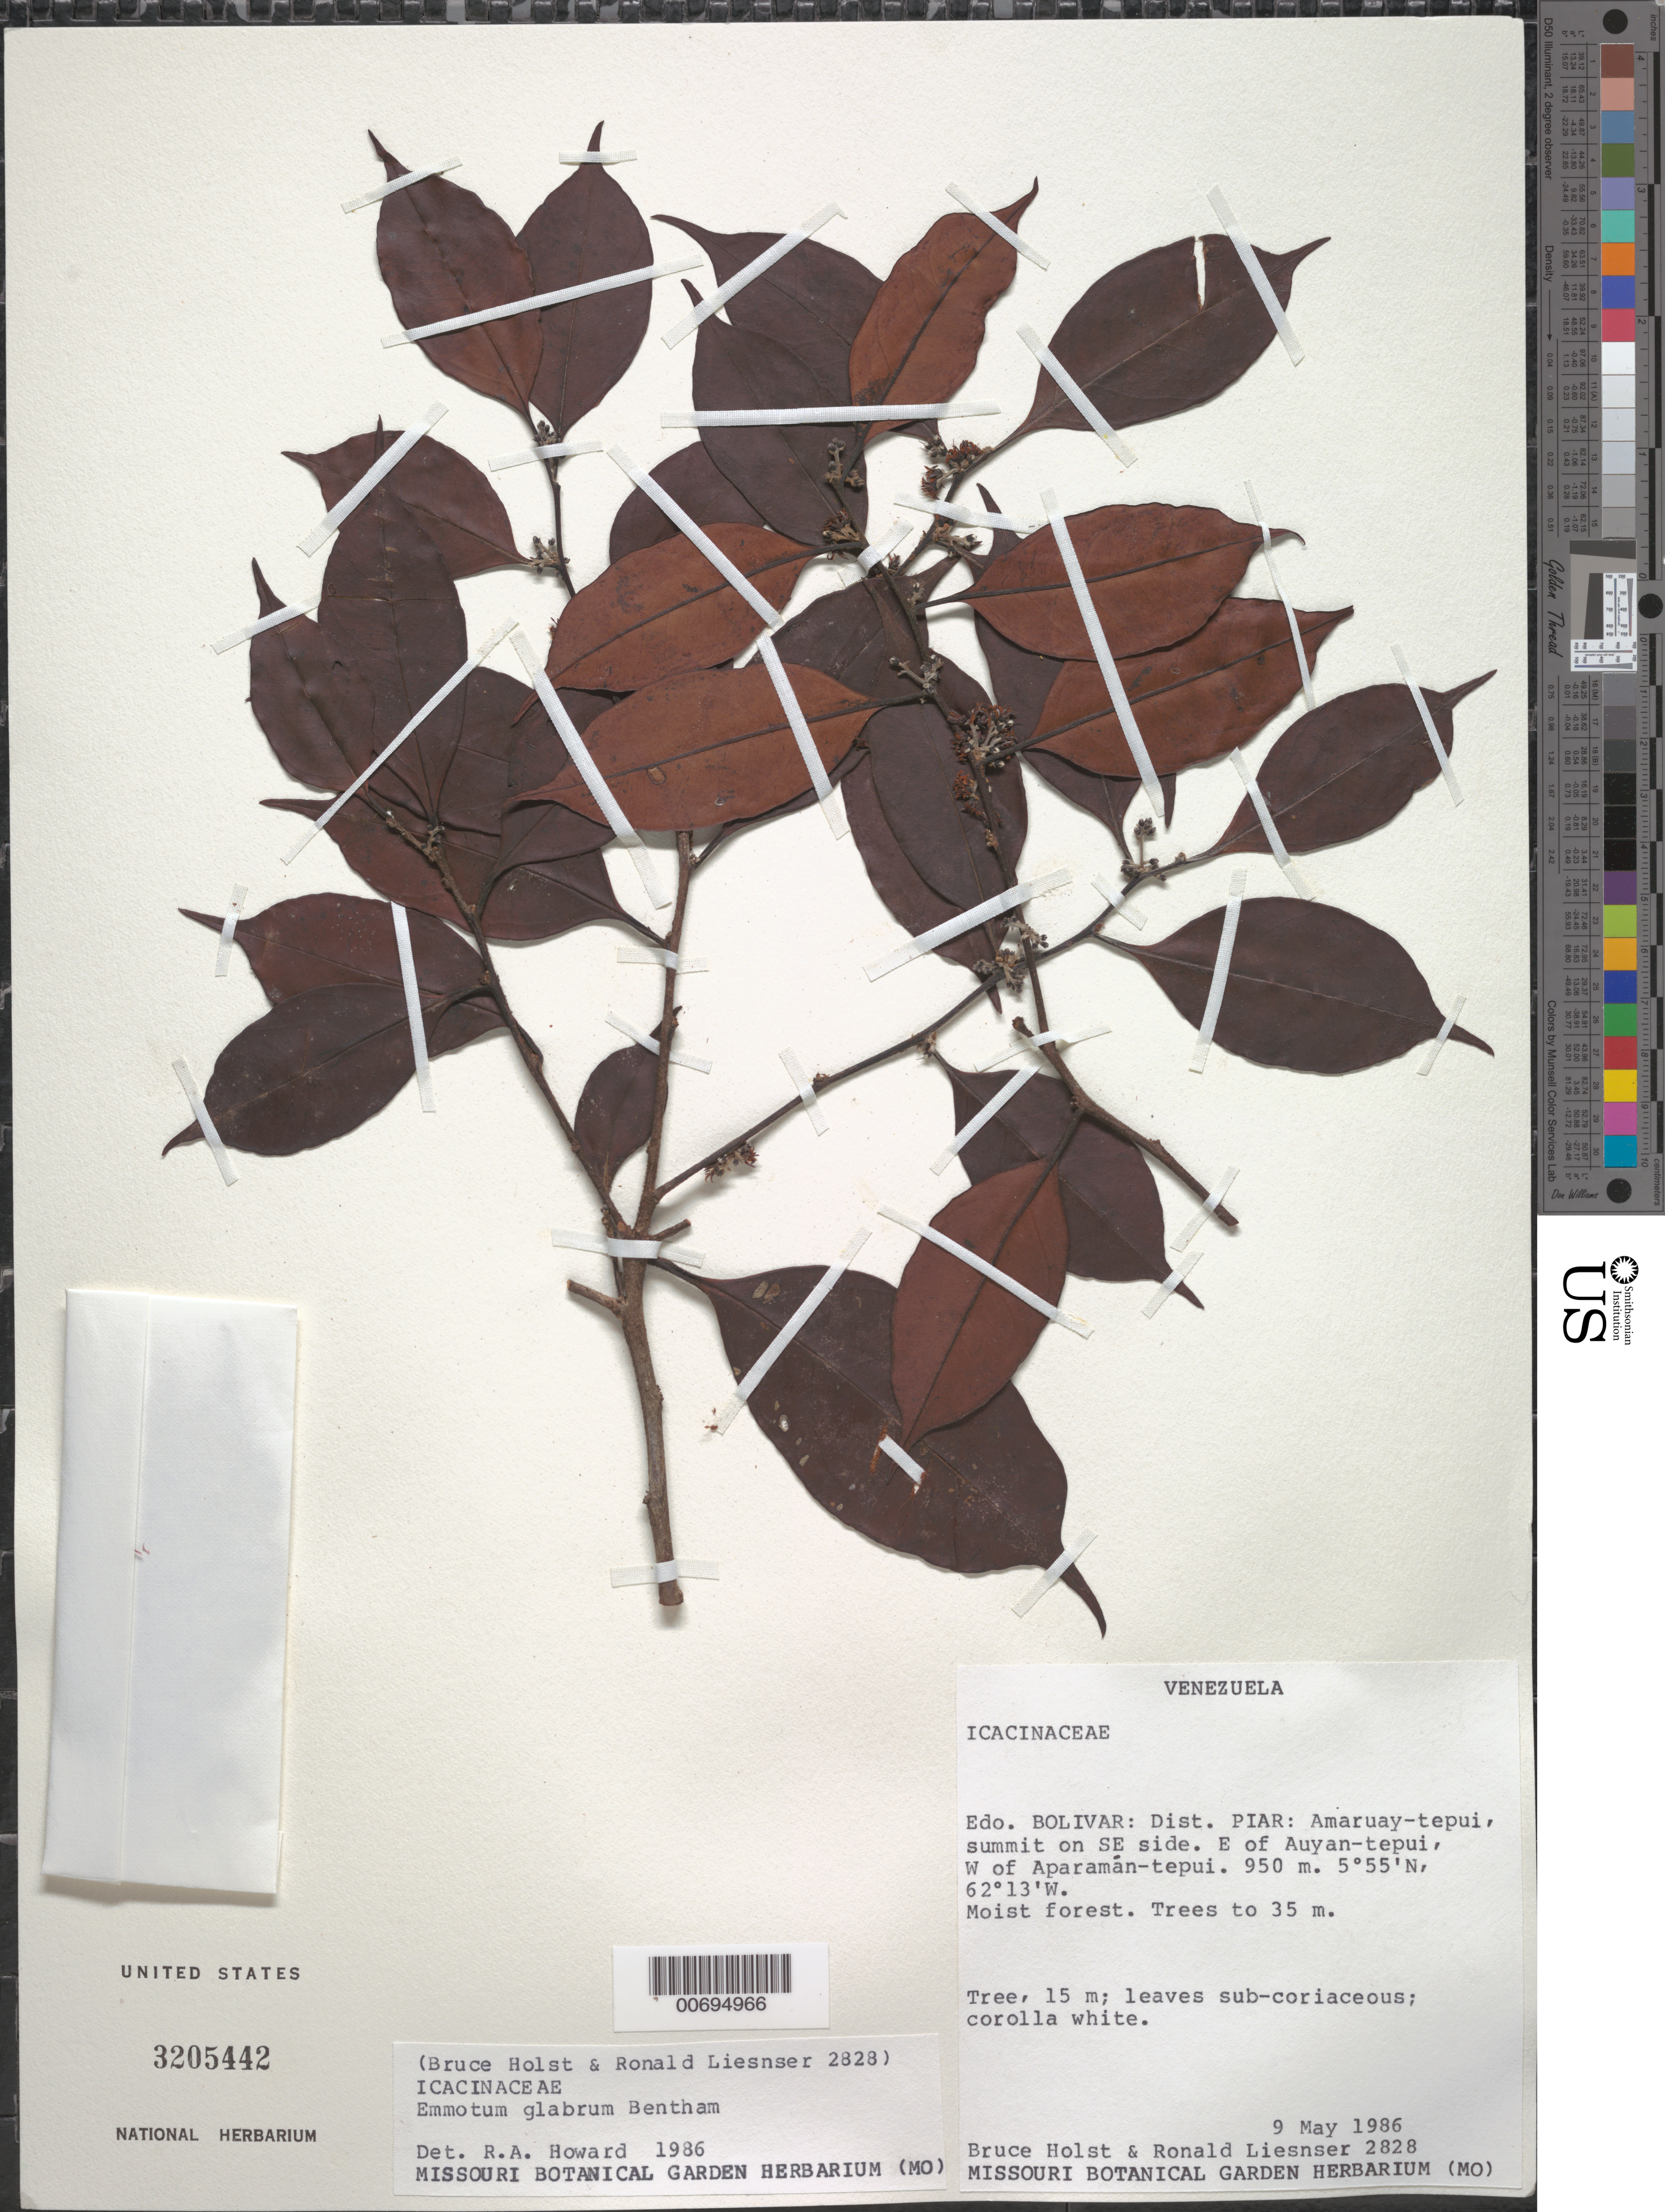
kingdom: Plantae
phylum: Tracheophyta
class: Magnoliopsida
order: Metteniusales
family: Metteniusaceae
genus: Emmotum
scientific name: Emmotum glabrum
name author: Benth. ex Miers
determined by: Howard, R. A.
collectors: B. Holst & R. L. Liesner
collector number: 2828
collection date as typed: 9-May-86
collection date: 1986-05-09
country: Venezuela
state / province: Bolívar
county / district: Piar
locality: Amaruay-tepuí, E of Auyan-tepuí, W of Aparaman-tepuí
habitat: Moist forest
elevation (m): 950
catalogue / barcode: US 3205442